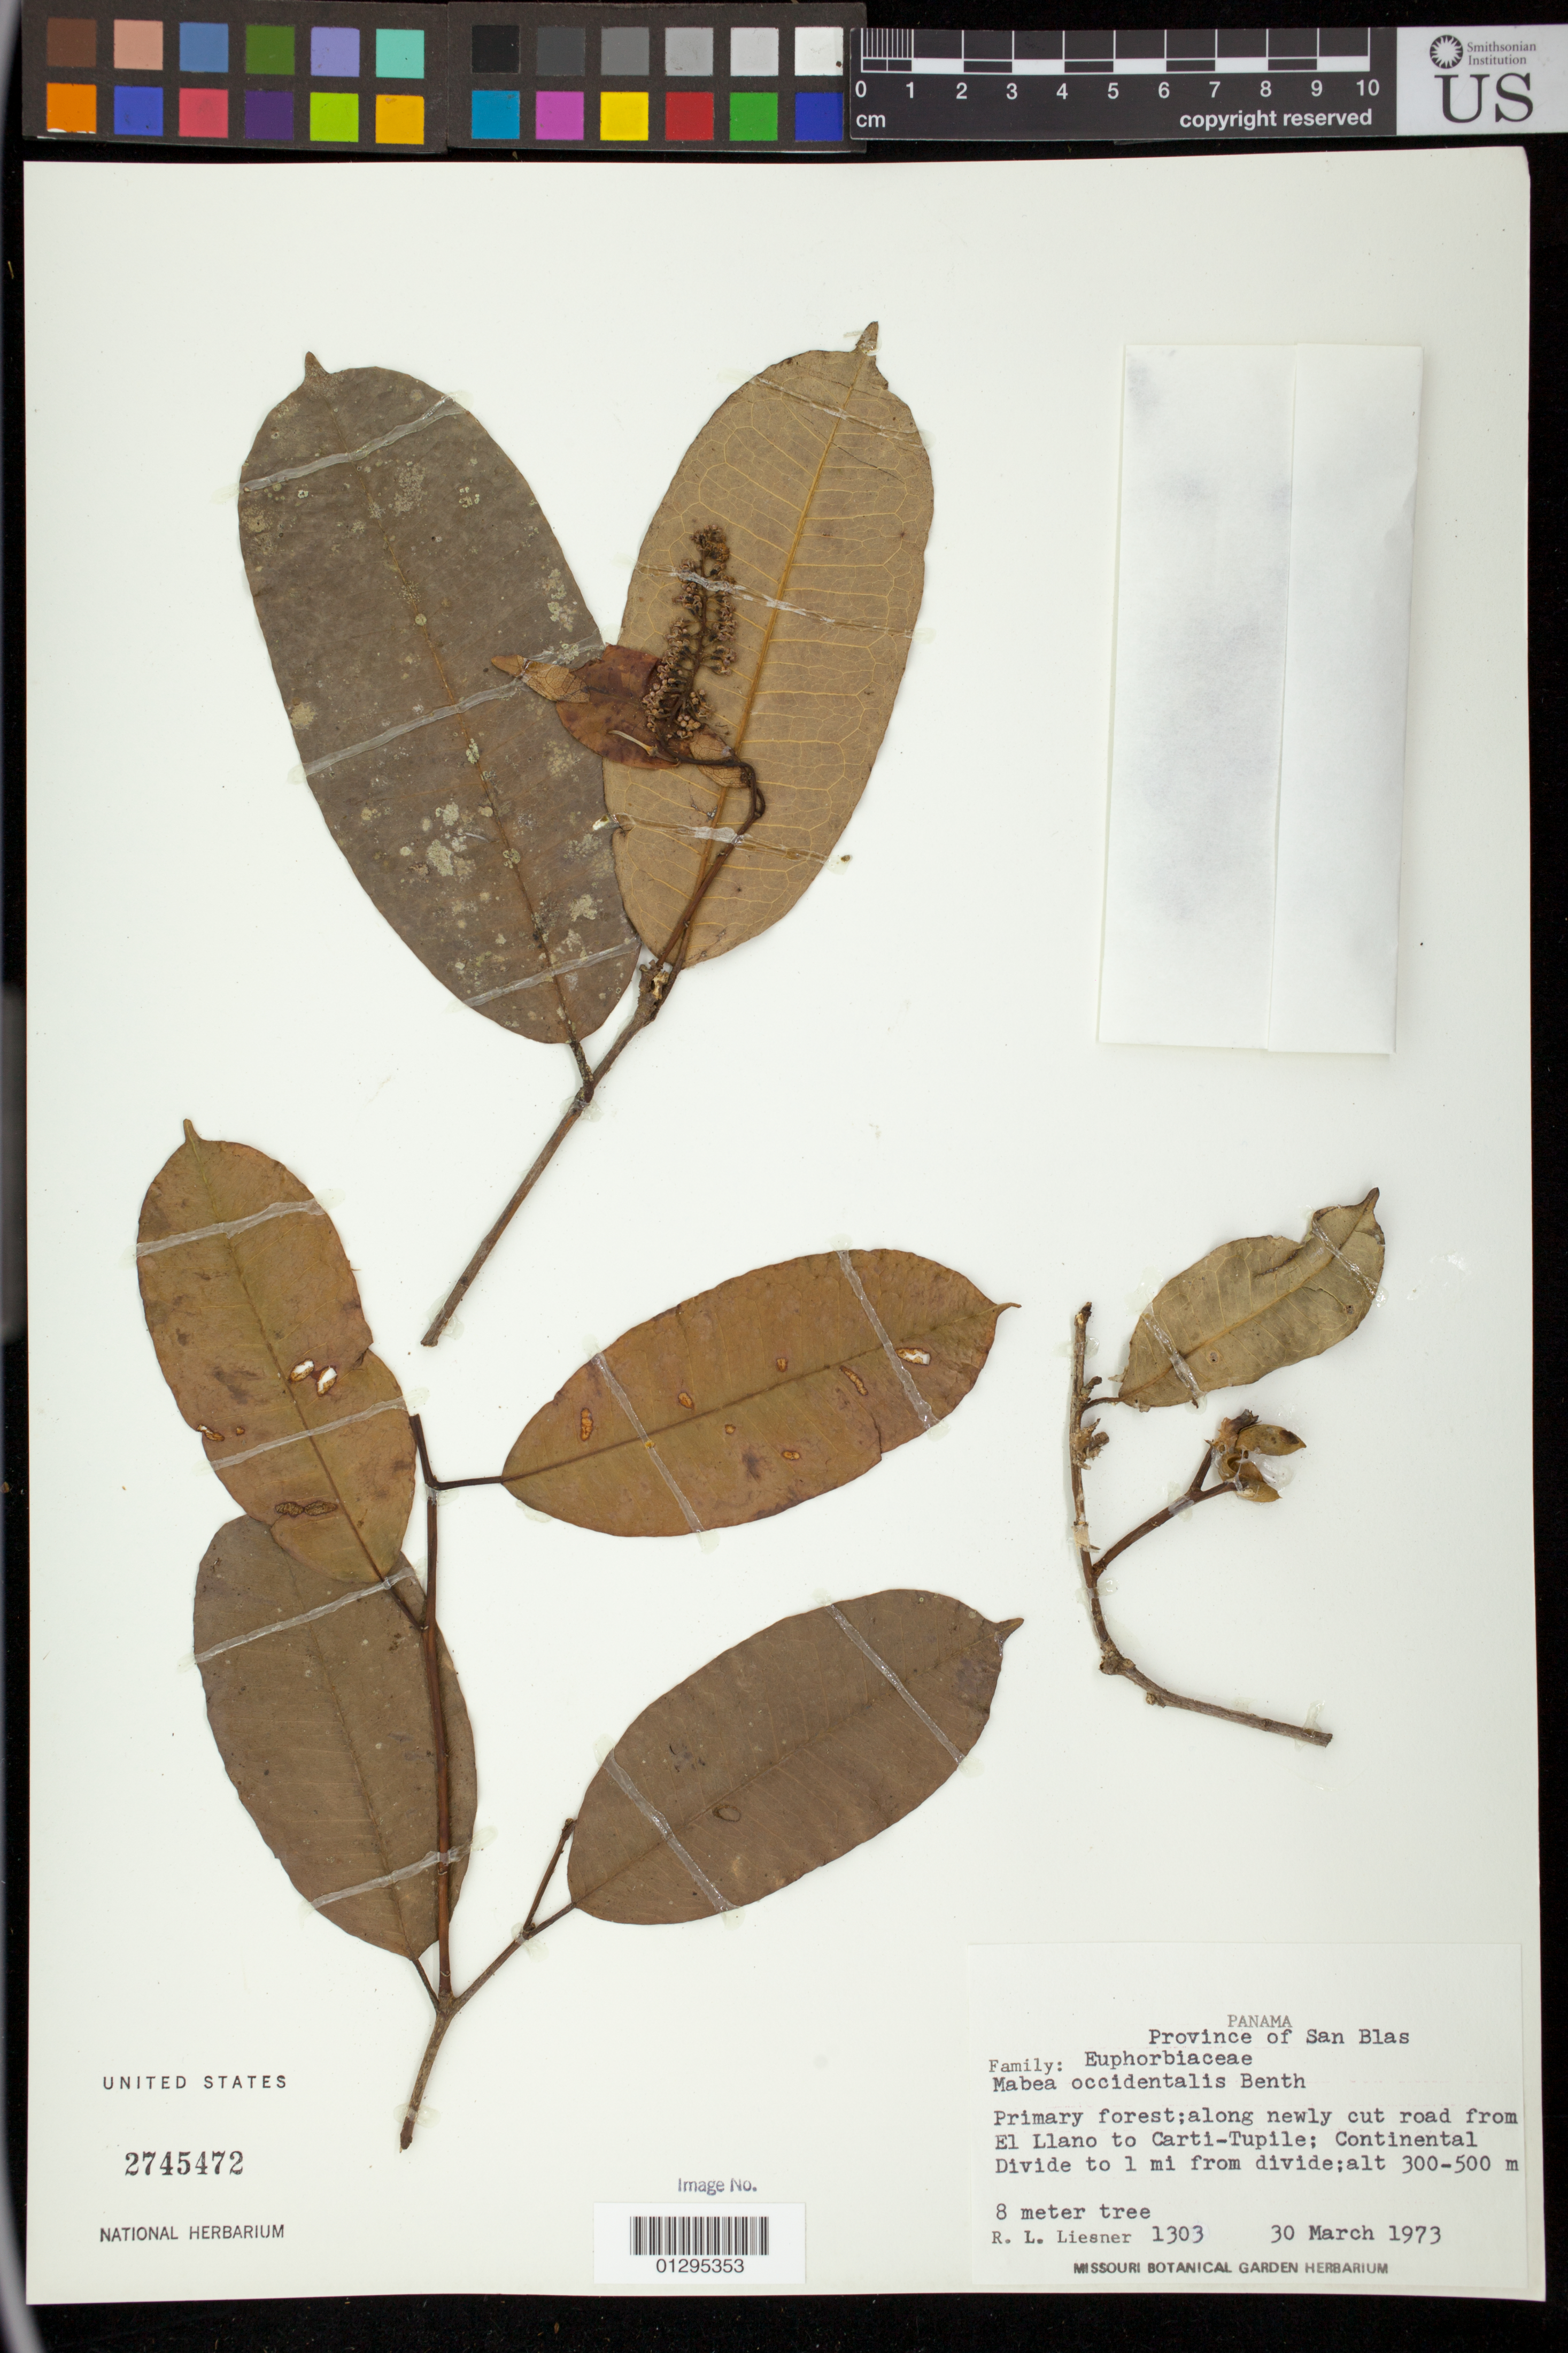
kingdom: Plantae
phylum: Tracheophyta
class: Magnoliopsida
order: Malpighiales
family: Euphorbiaceae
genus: Mabea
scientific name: Mabea occidentalis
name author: Benth.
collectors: R. L. Liesner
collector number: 1303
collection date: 1973-03-30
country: Panama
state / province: Kuna Yala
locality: Along newly cut road from El Llano to Carti-Tupile; Continental Divide to 1 mi from divide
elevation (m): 300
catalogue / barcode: US 2745472